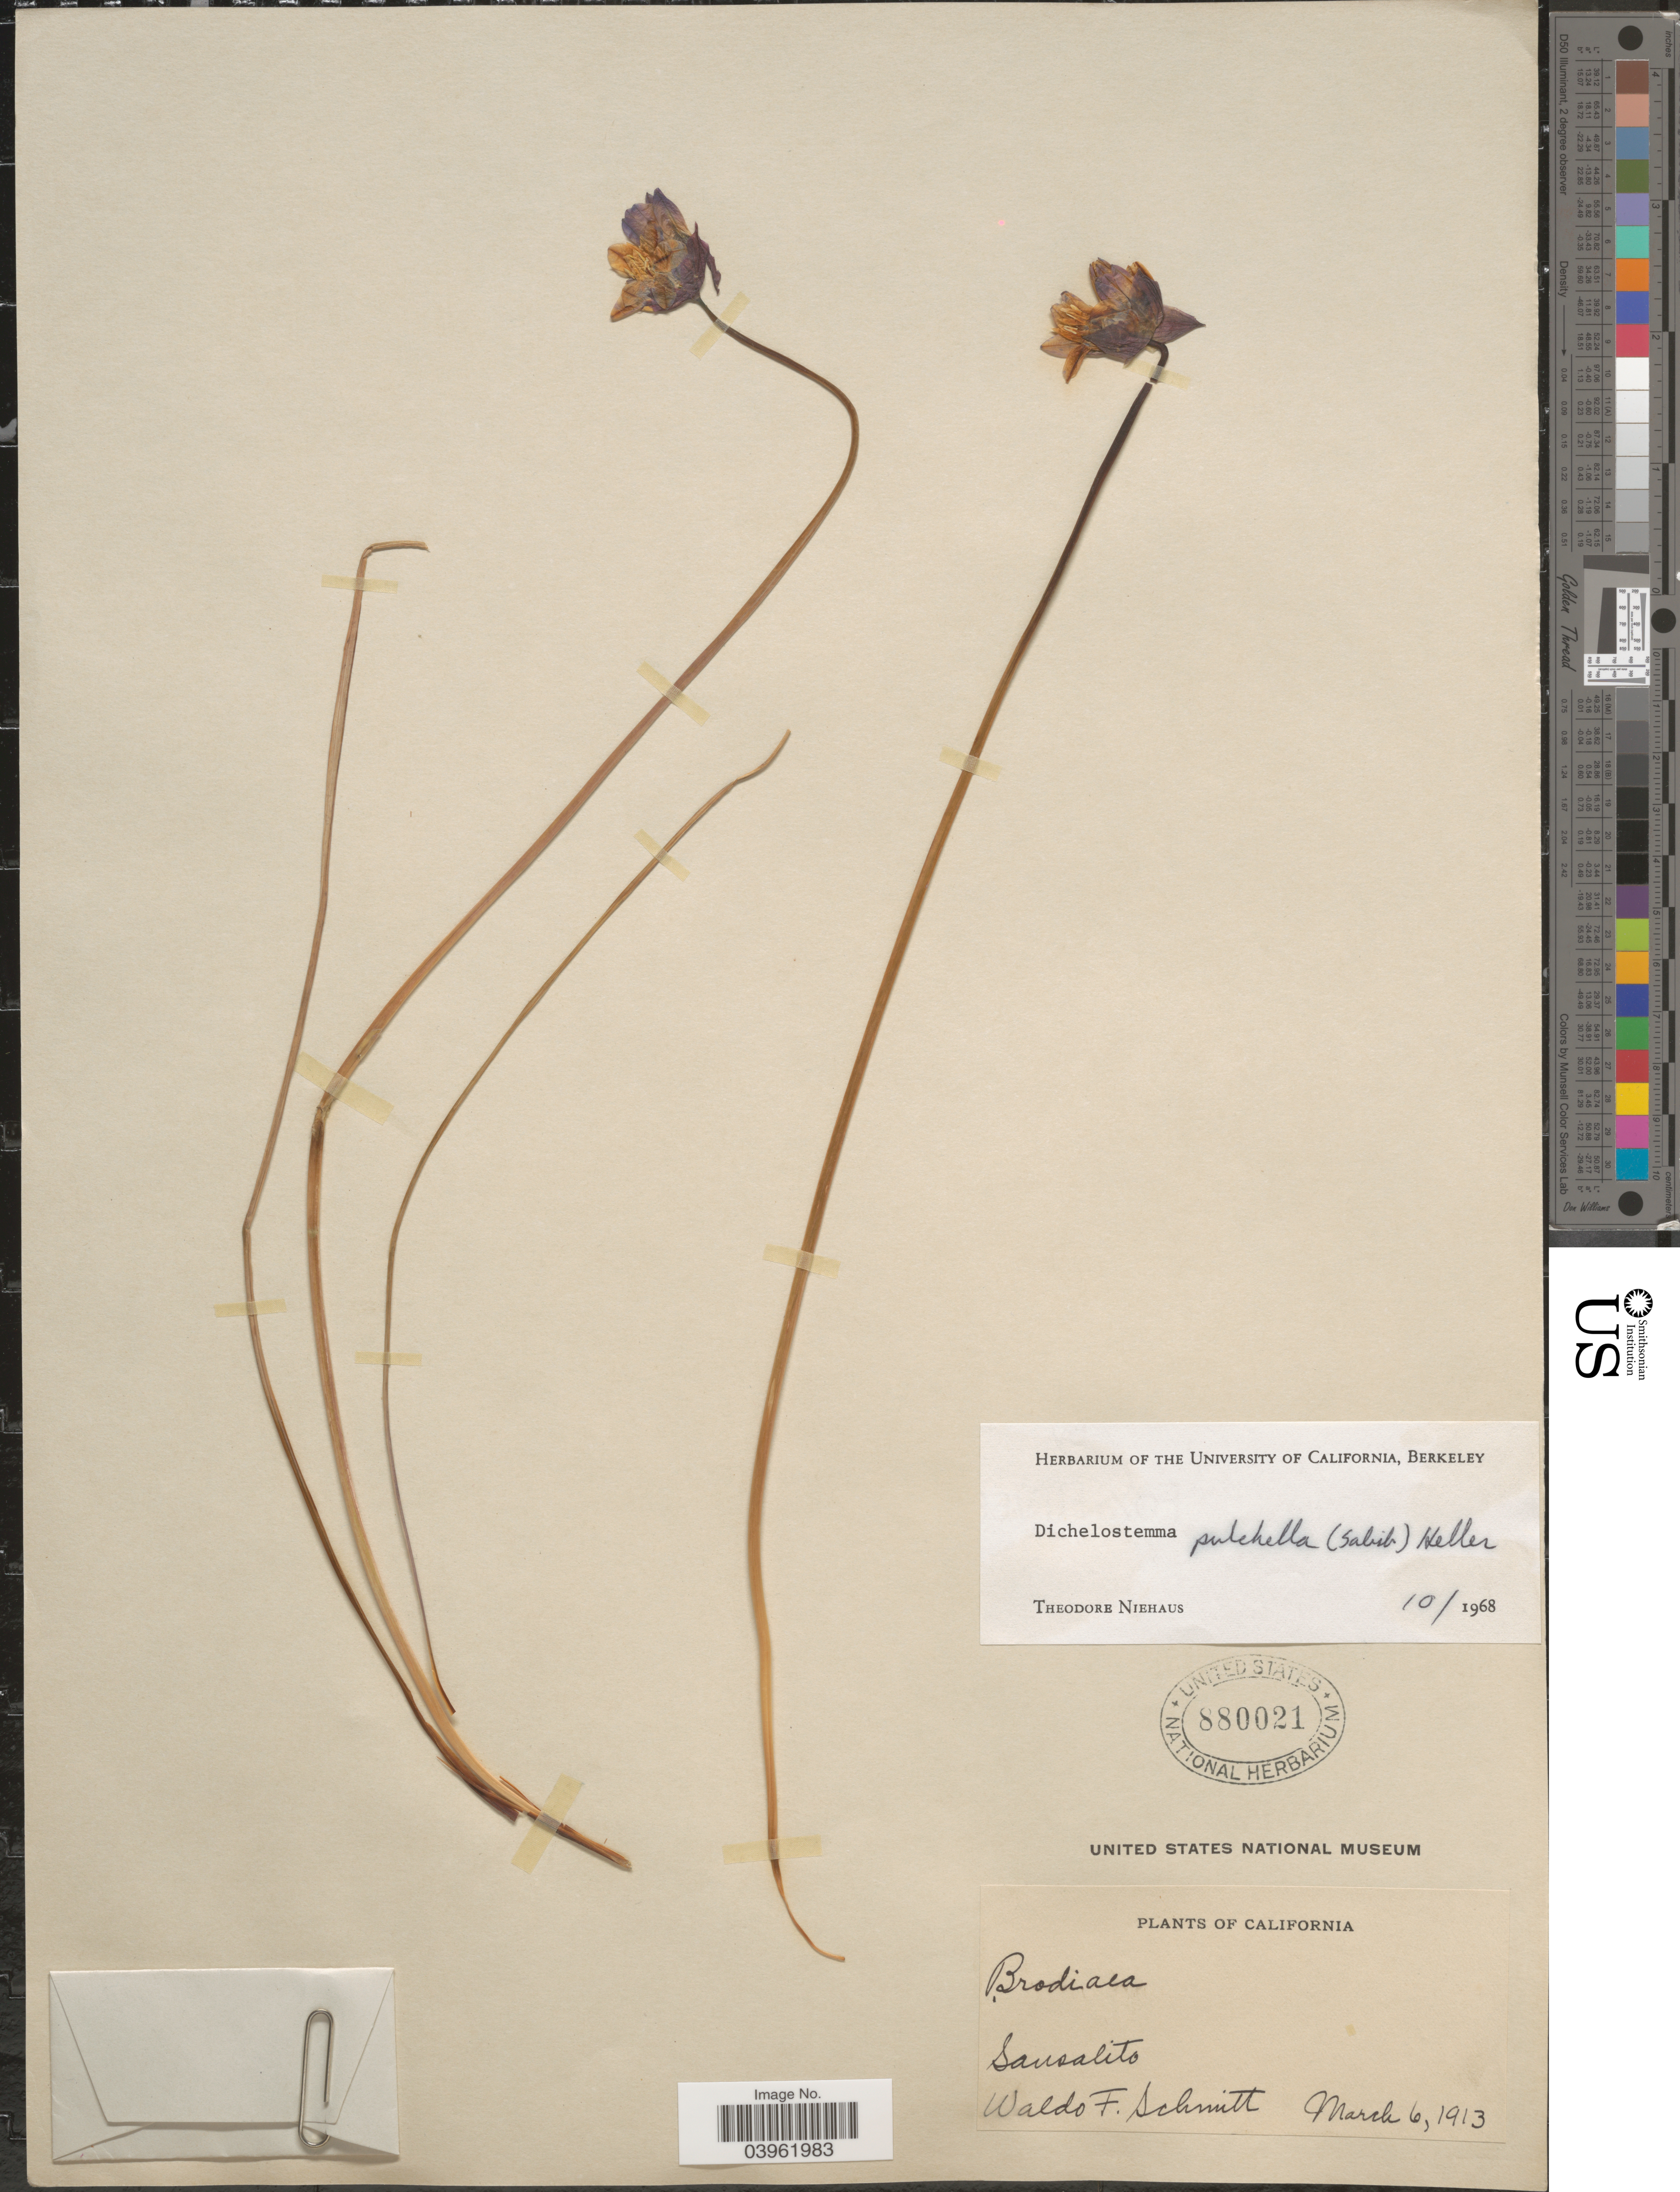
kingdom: Plantae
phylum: Tracheophyta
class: Liliopsida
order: Asparagales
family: Asparagaceae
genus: Dichelostemma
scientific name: Dichelostemma pulchellum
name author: (Salisb.) A. Heller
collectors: W. F. Schmitt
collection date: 1913-03-06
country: United States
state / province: California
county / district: Marin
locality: Sausalito.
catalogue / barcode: US 880021